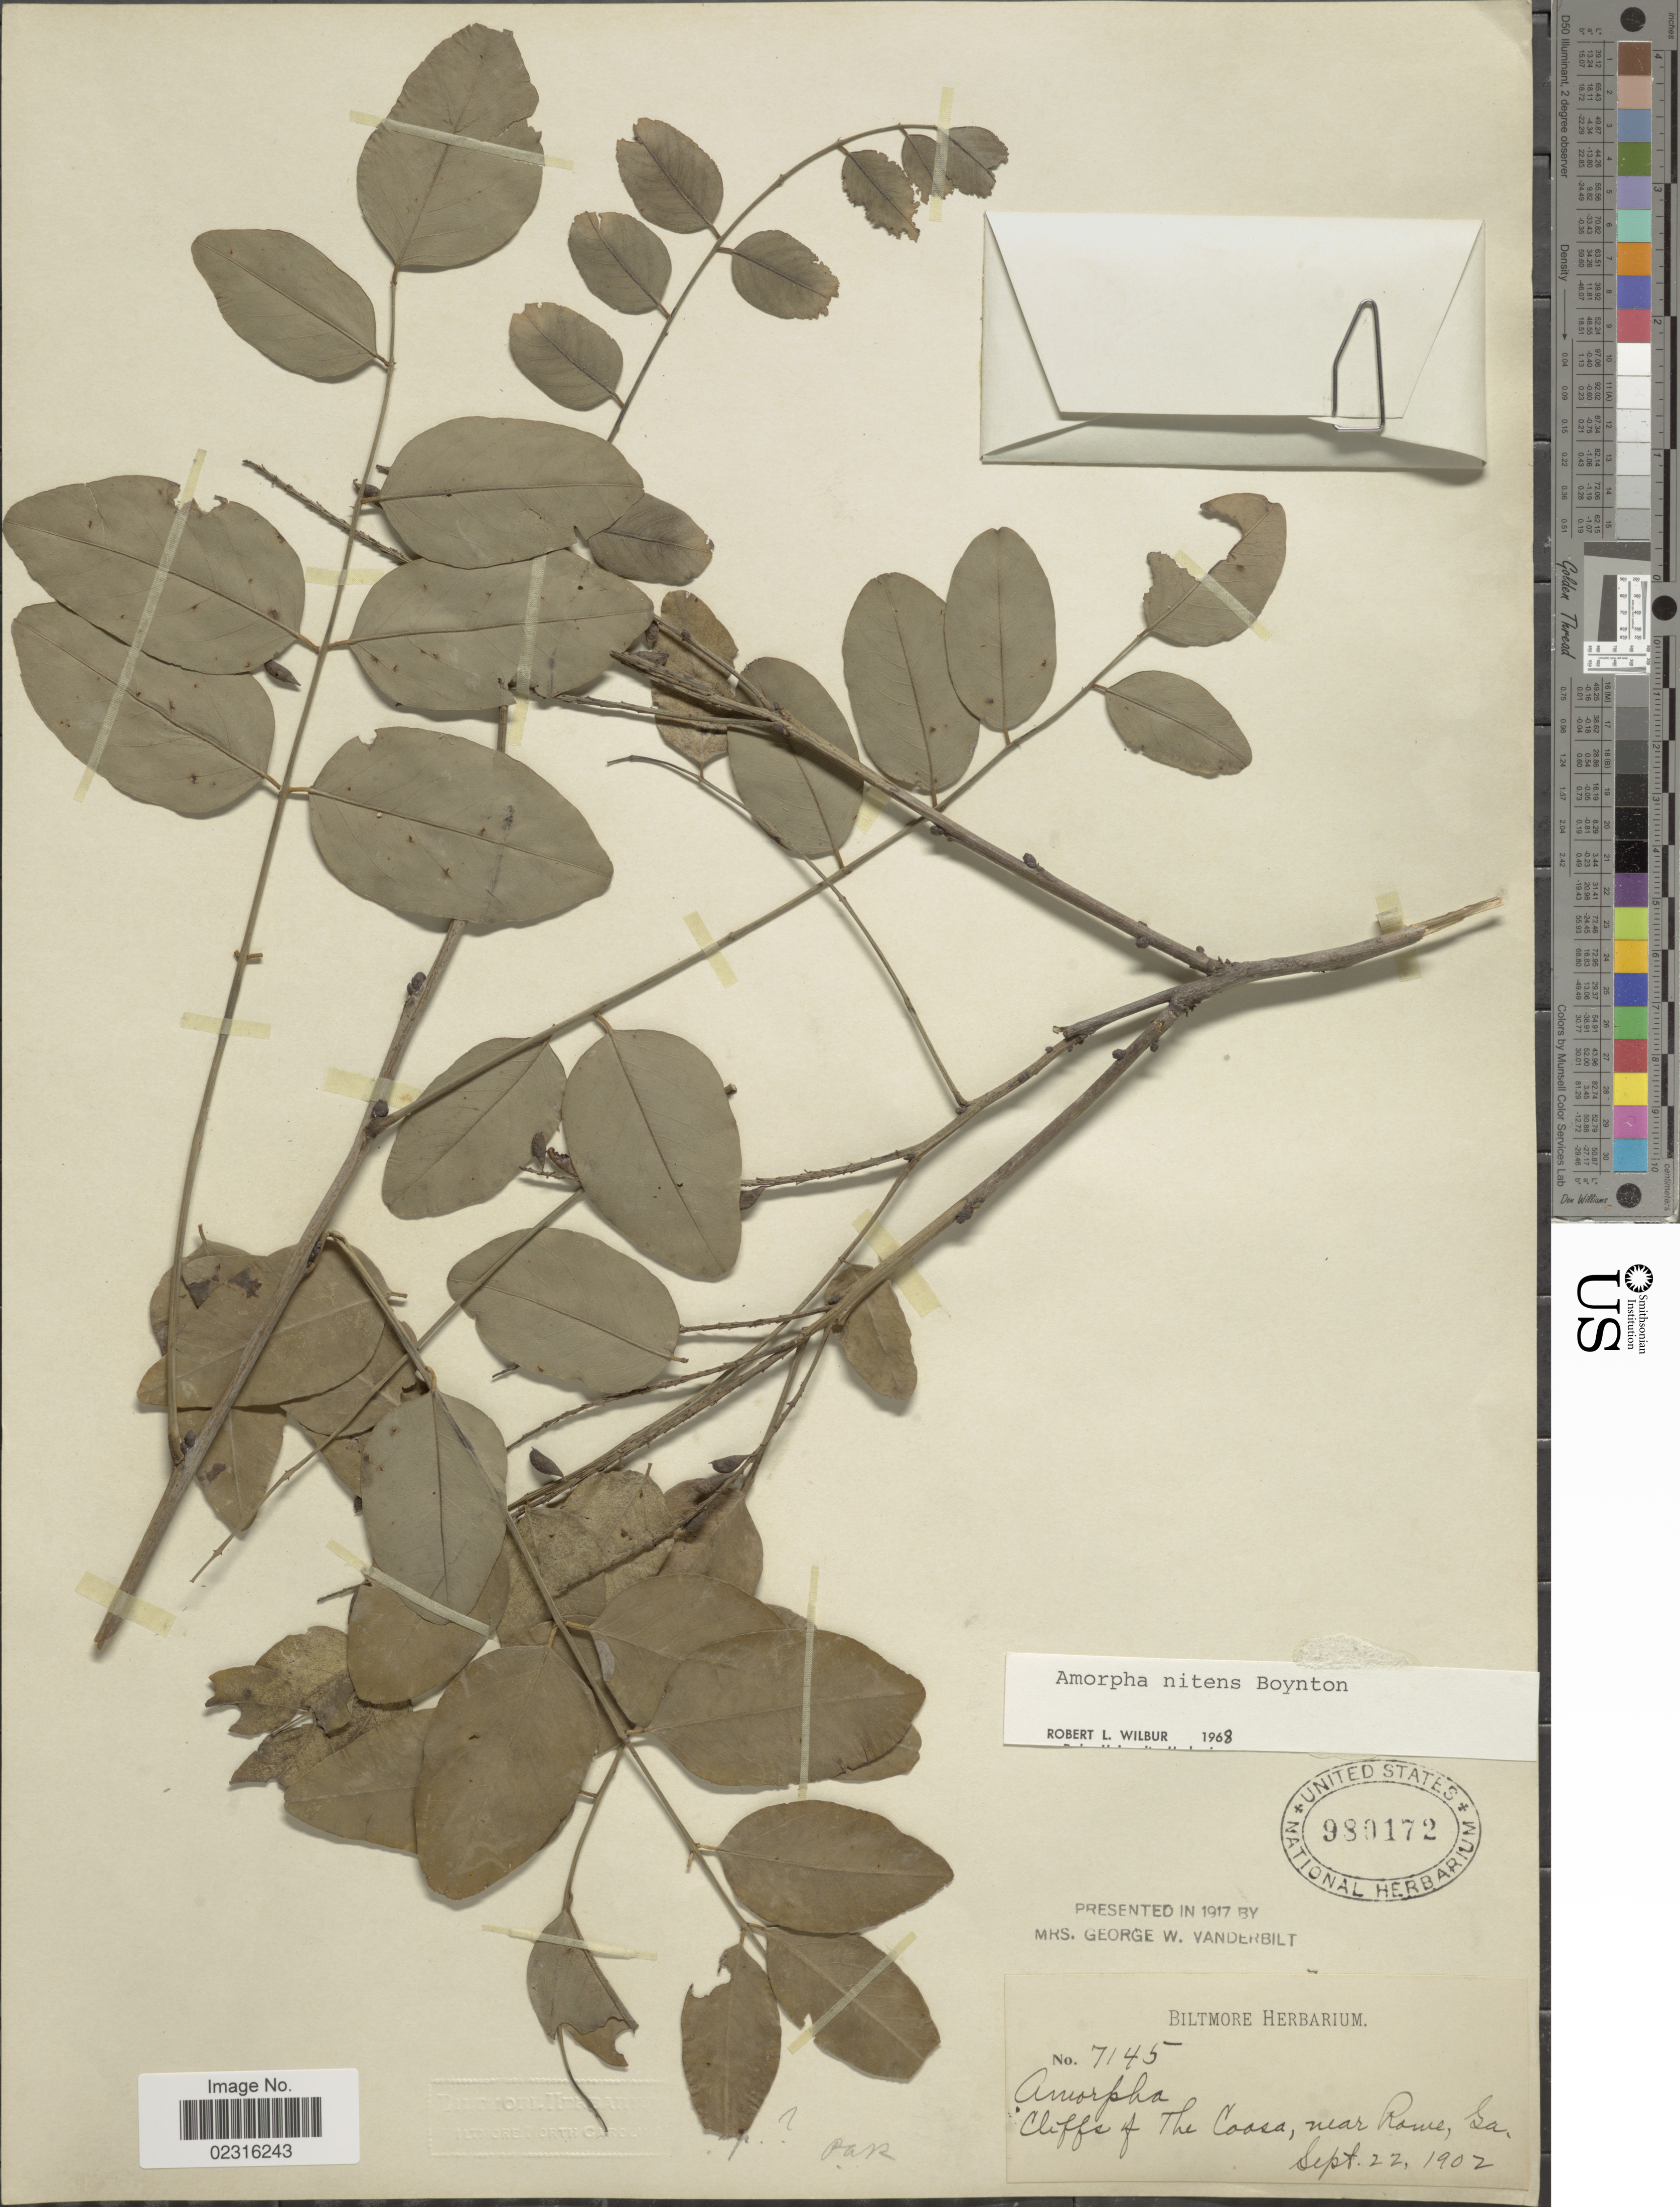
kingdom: Plantae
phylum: Tracheophyta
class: Magnoliopsida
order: Fabales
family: Fabaceae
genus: Amorpha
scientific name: Amorpha nitens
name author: F.E. Boynton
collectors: ex herb. Biltmore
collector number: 7145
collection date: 1902-09-22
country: United States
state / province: Georgia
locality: Cliffs of The Coosa, near Rome.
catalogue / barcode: US 980172